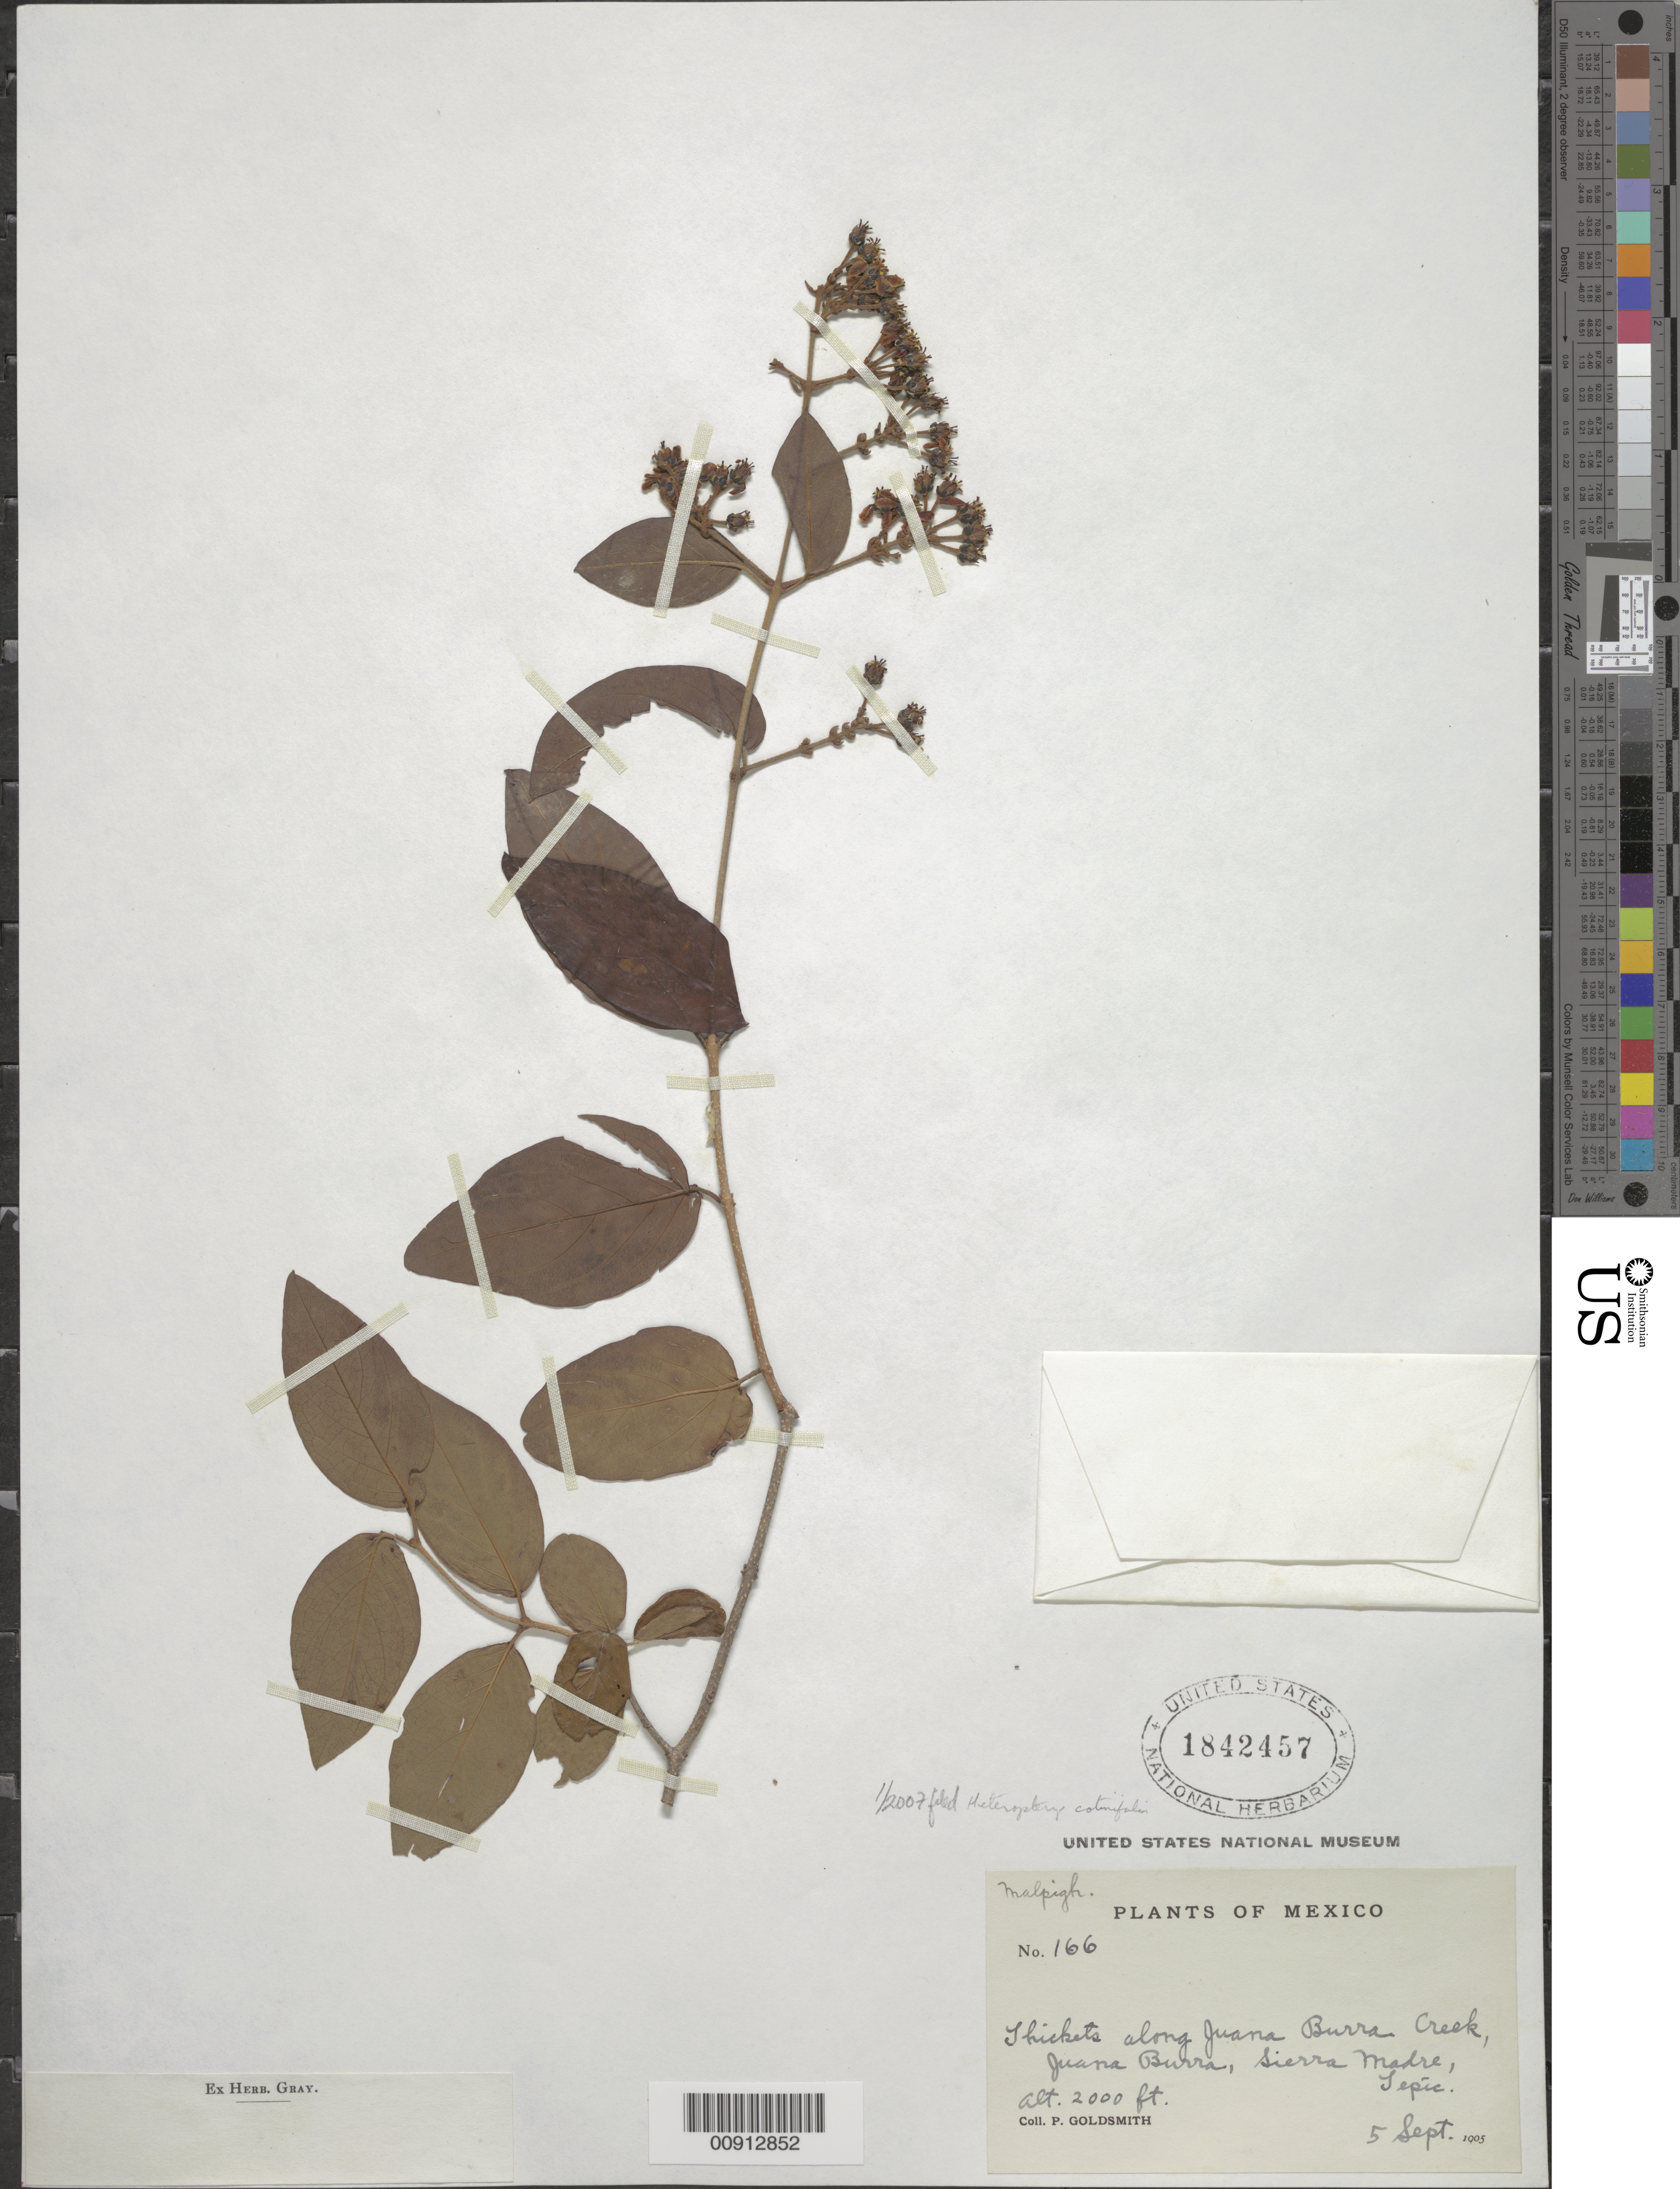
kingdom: Plantae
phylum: Tracheophyta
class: Magnoliopsida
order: Malpighiales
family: Malpighiaceae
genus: Heteropterys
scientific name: Heteropterys cotinifolia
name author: A. Juss.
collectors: P. Goldsmith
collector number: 166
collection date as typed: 05 Sep 1905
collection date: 1905-09-05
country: Mexico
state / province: Nayarit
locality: Thickets along Juana Burra Creek, Juana Burra, Sierra Madre, Tepic.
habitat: Thickets.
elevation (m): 610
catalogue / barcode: US 1842457